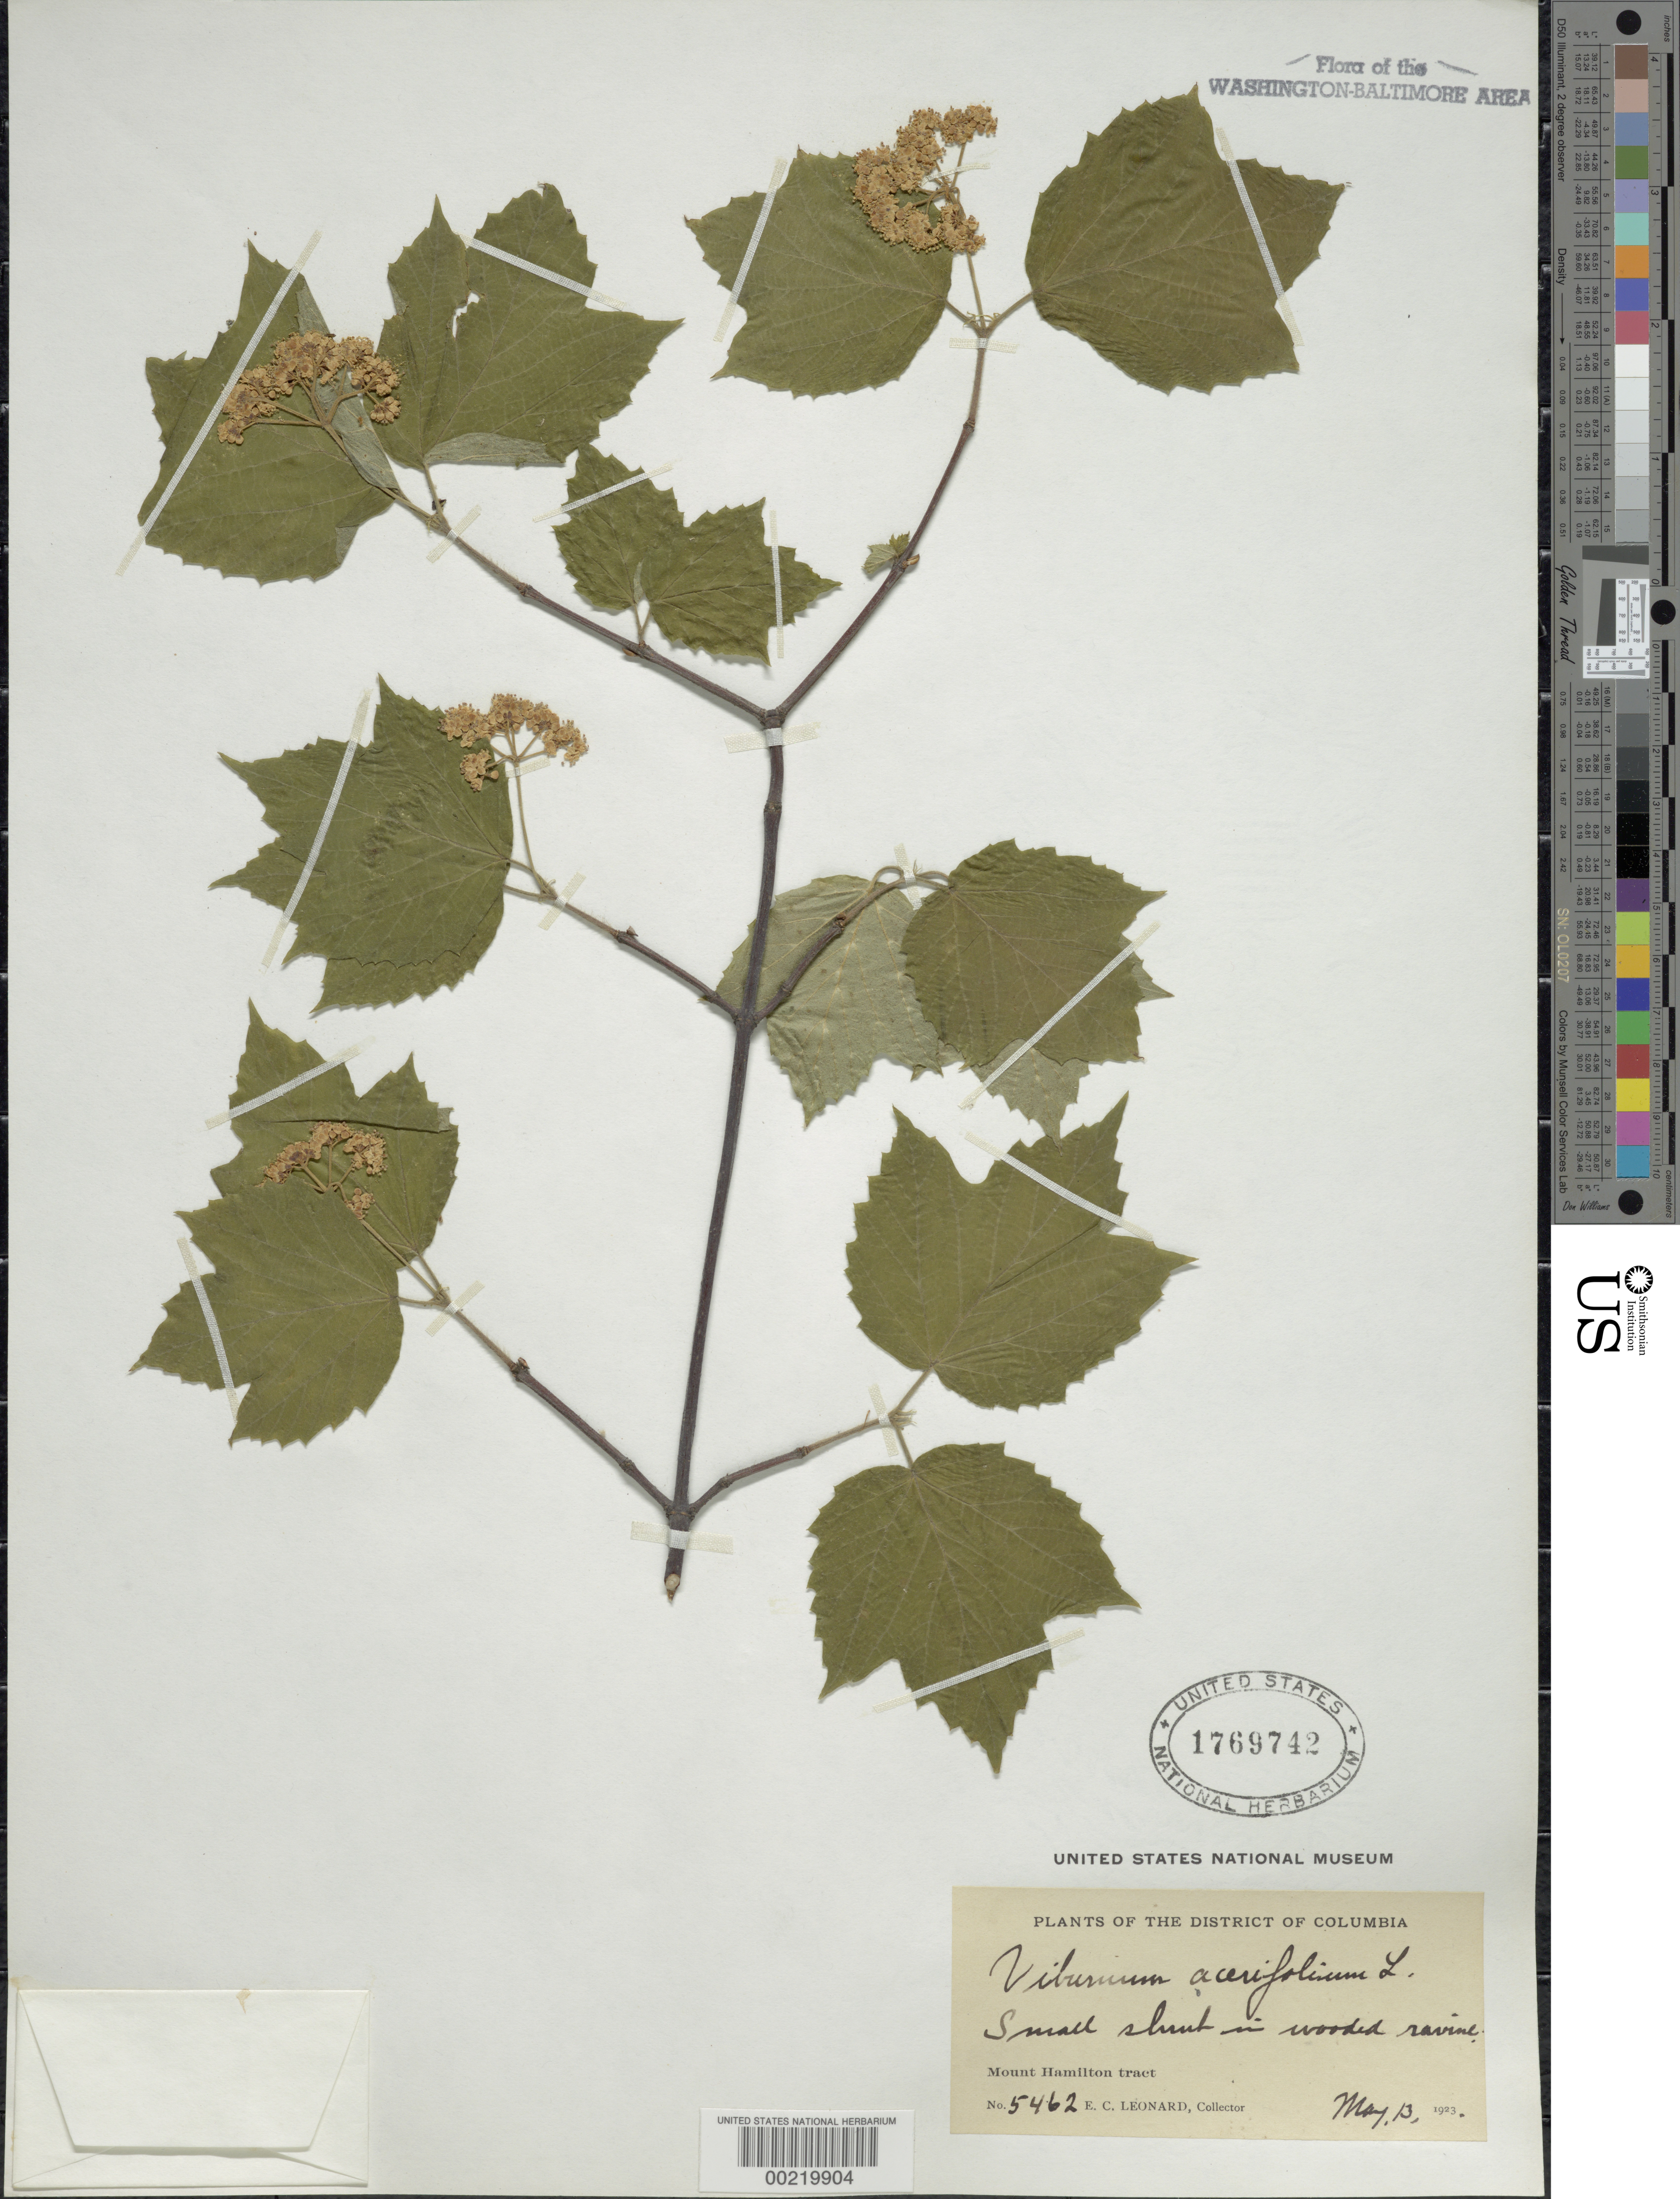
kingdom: Plantae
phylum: Tracheophyta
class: Magnoliopsida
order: Dipsacales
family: Viburnaceae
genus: Viburnum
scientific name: Viburnum acerifolium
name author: L.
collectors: E. C. Leonard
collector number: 5462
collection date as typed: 13 May 1923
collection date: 1923-05-13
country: United States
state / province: District of Columbia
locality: Mt. Hamilton Tract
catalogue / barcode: US 1769742